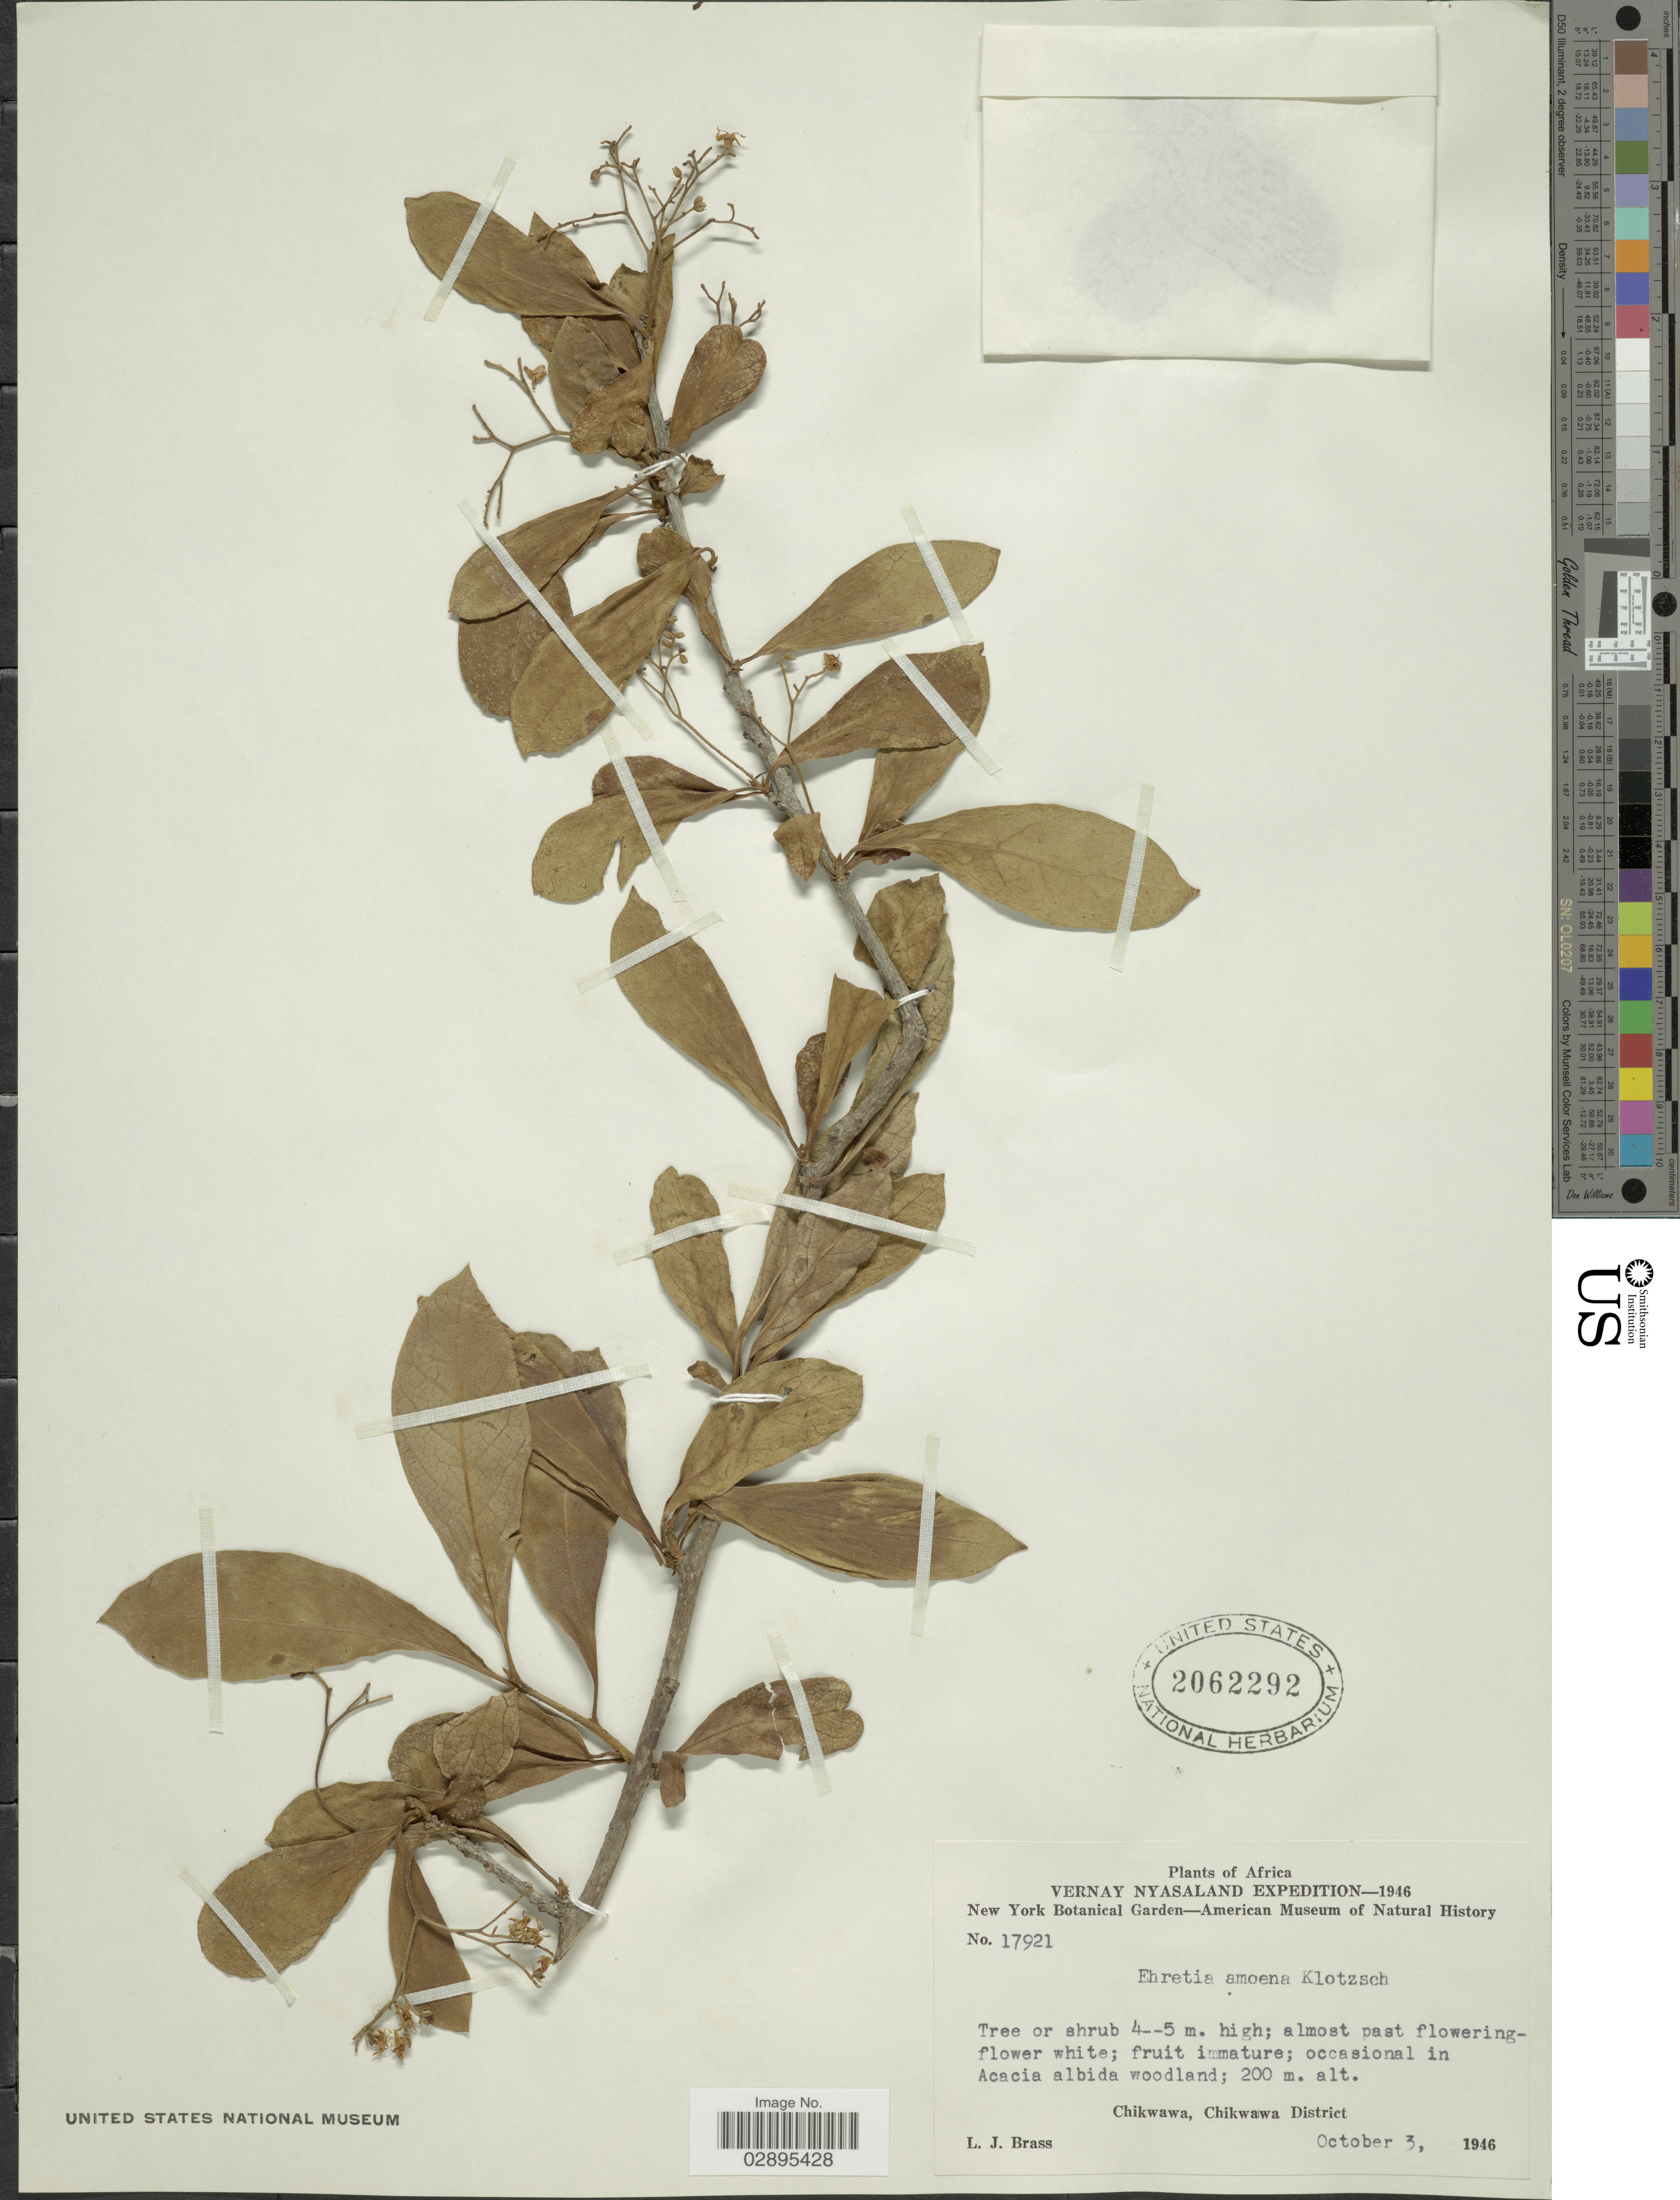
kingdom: Plantae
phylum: Tracheophyta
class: Magnoliopsida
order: Boraginales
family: Ehretiaceae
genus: Ehretia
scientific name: Ehretia amoena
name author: Klotzsch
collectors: L. J. Brass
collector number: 17921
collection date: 1946-10-03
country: Malawi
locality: Vernay Nyasaland. Chikawa, Chikawa District.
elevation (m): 200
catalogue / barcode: US 2062292